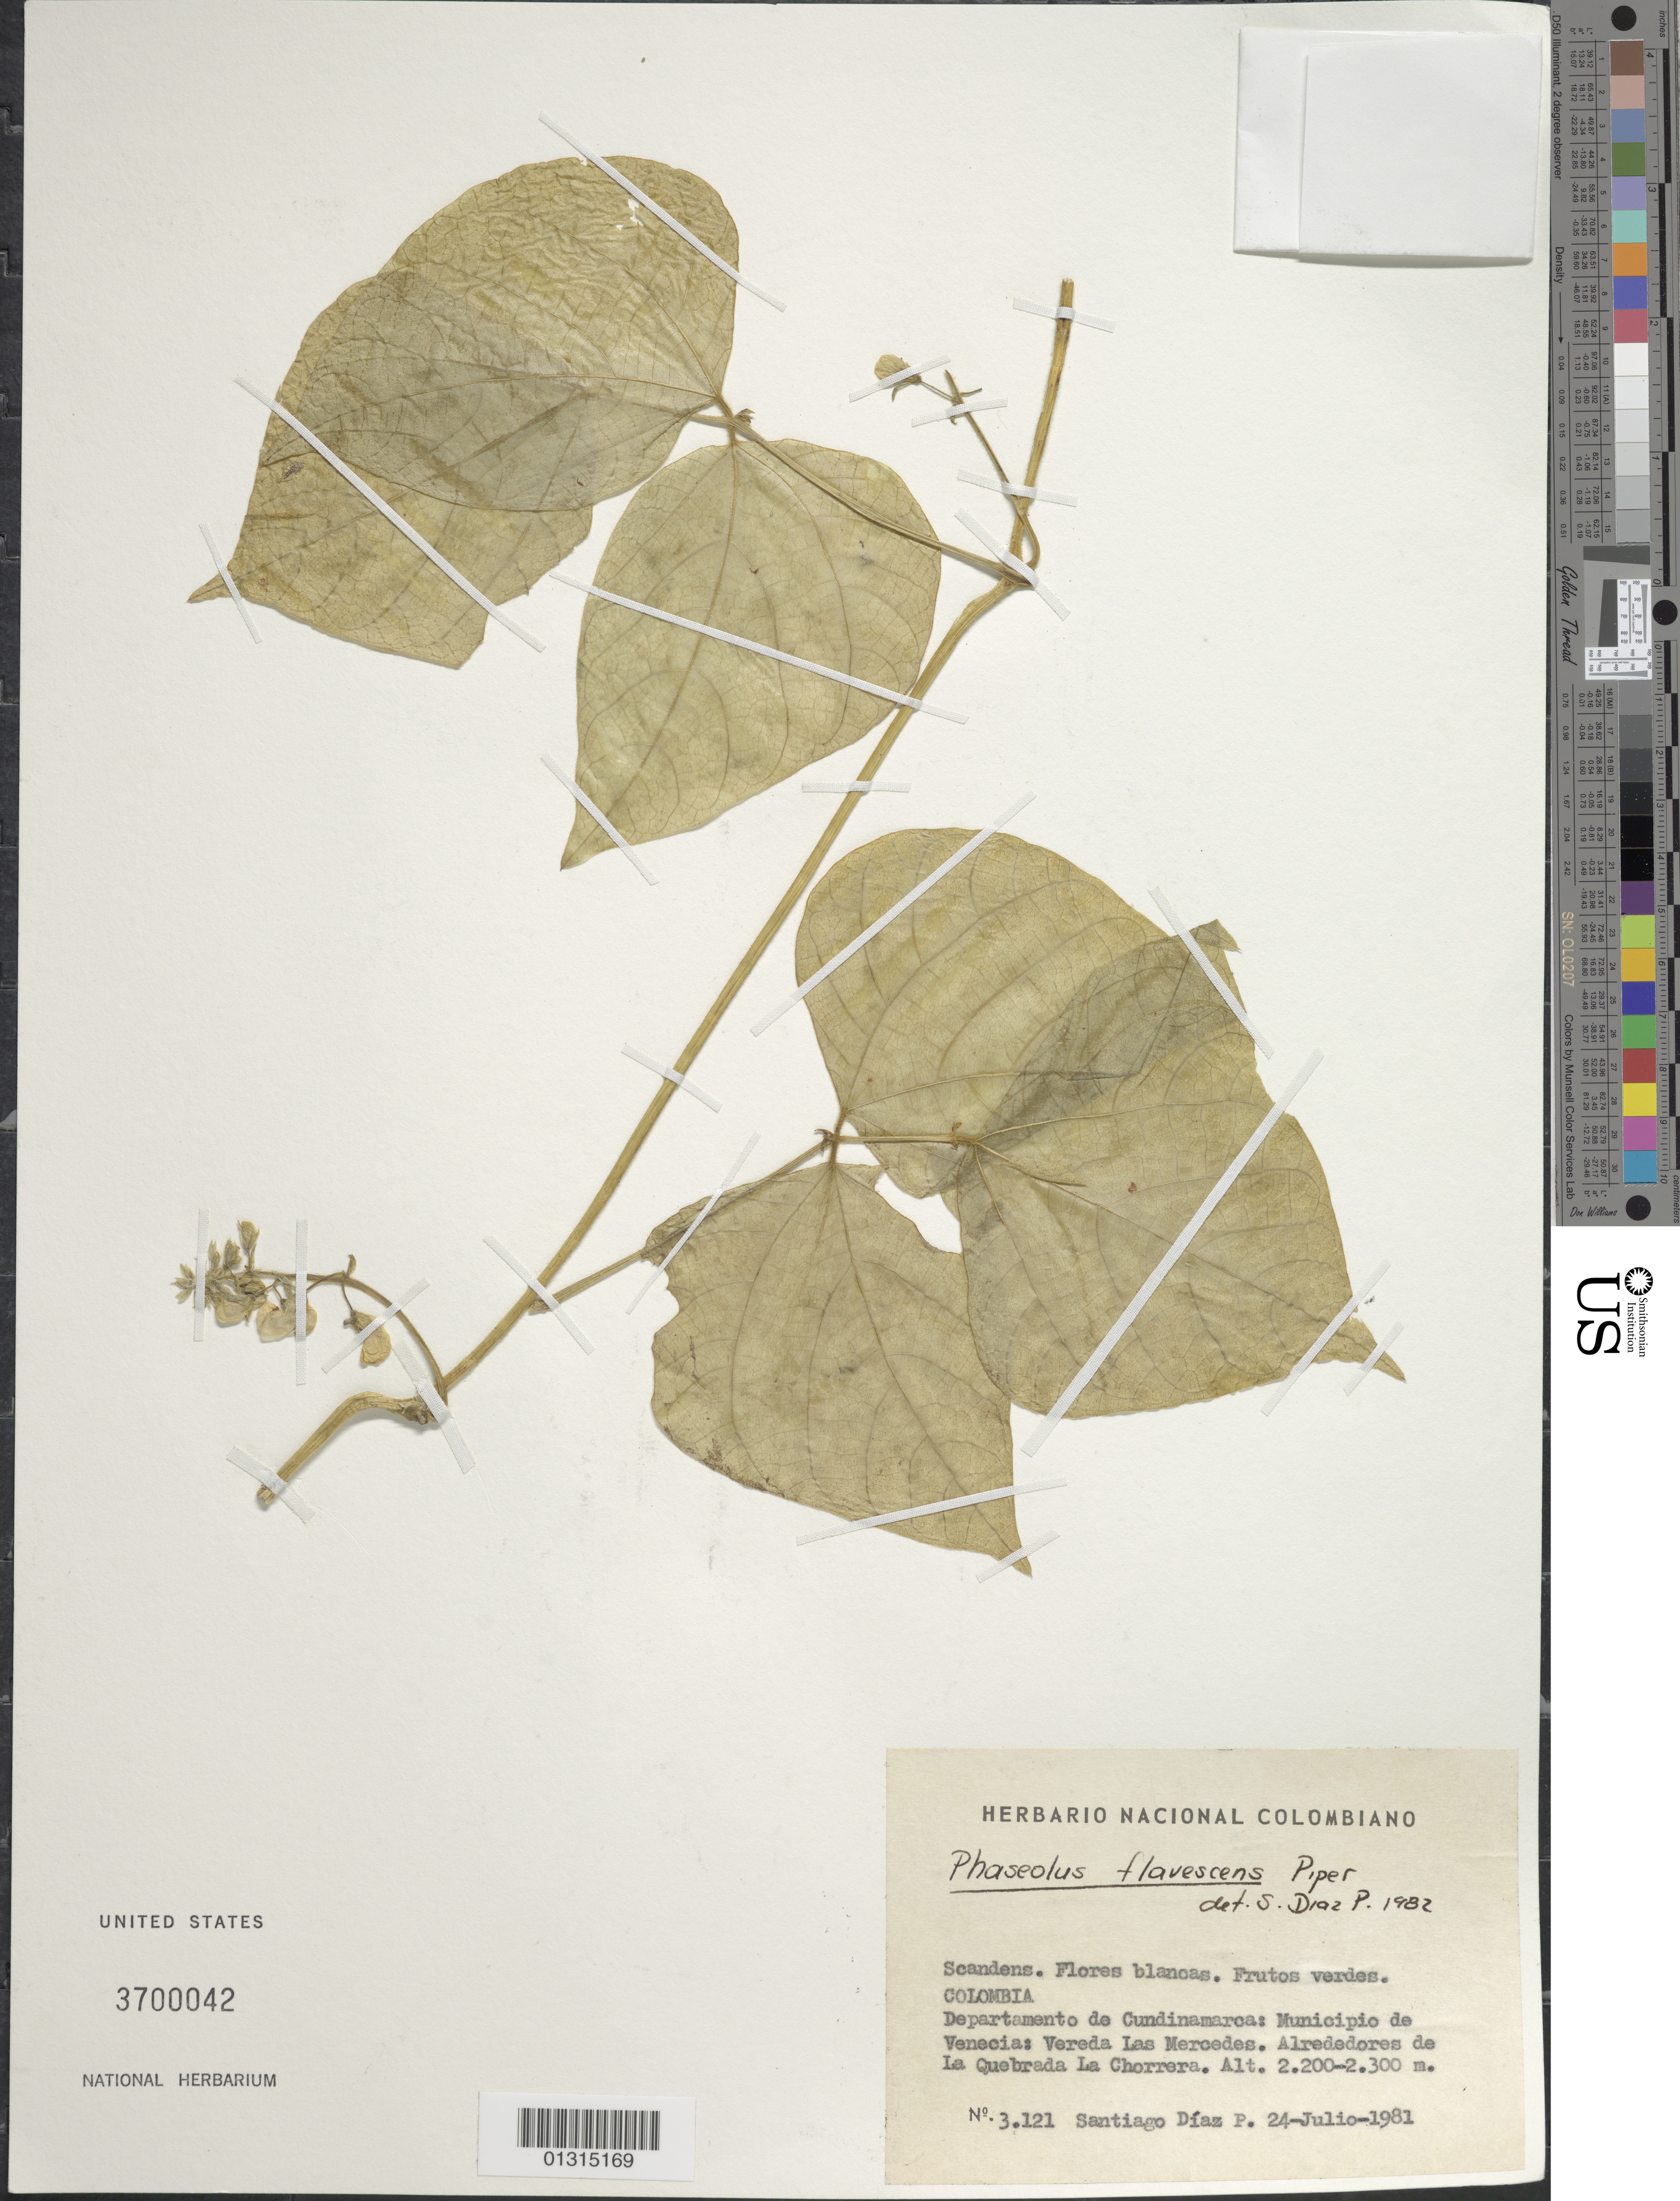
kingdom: Plantae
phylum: Tracheophyta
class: Magnoliopsida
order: Fabales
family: Fabaceae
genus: Phaseolus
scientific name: Phaseolus flavescens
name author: Piper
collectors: S. Díaz Píedrahíta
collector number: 3121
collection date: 1981-07-24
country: Colombia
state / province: Cundinamarca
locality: Municipio de Vencia; Vereda Las Mercedes, alrededores de La Quebrada La Chorrera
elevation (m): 2200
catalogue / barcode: US 3700042